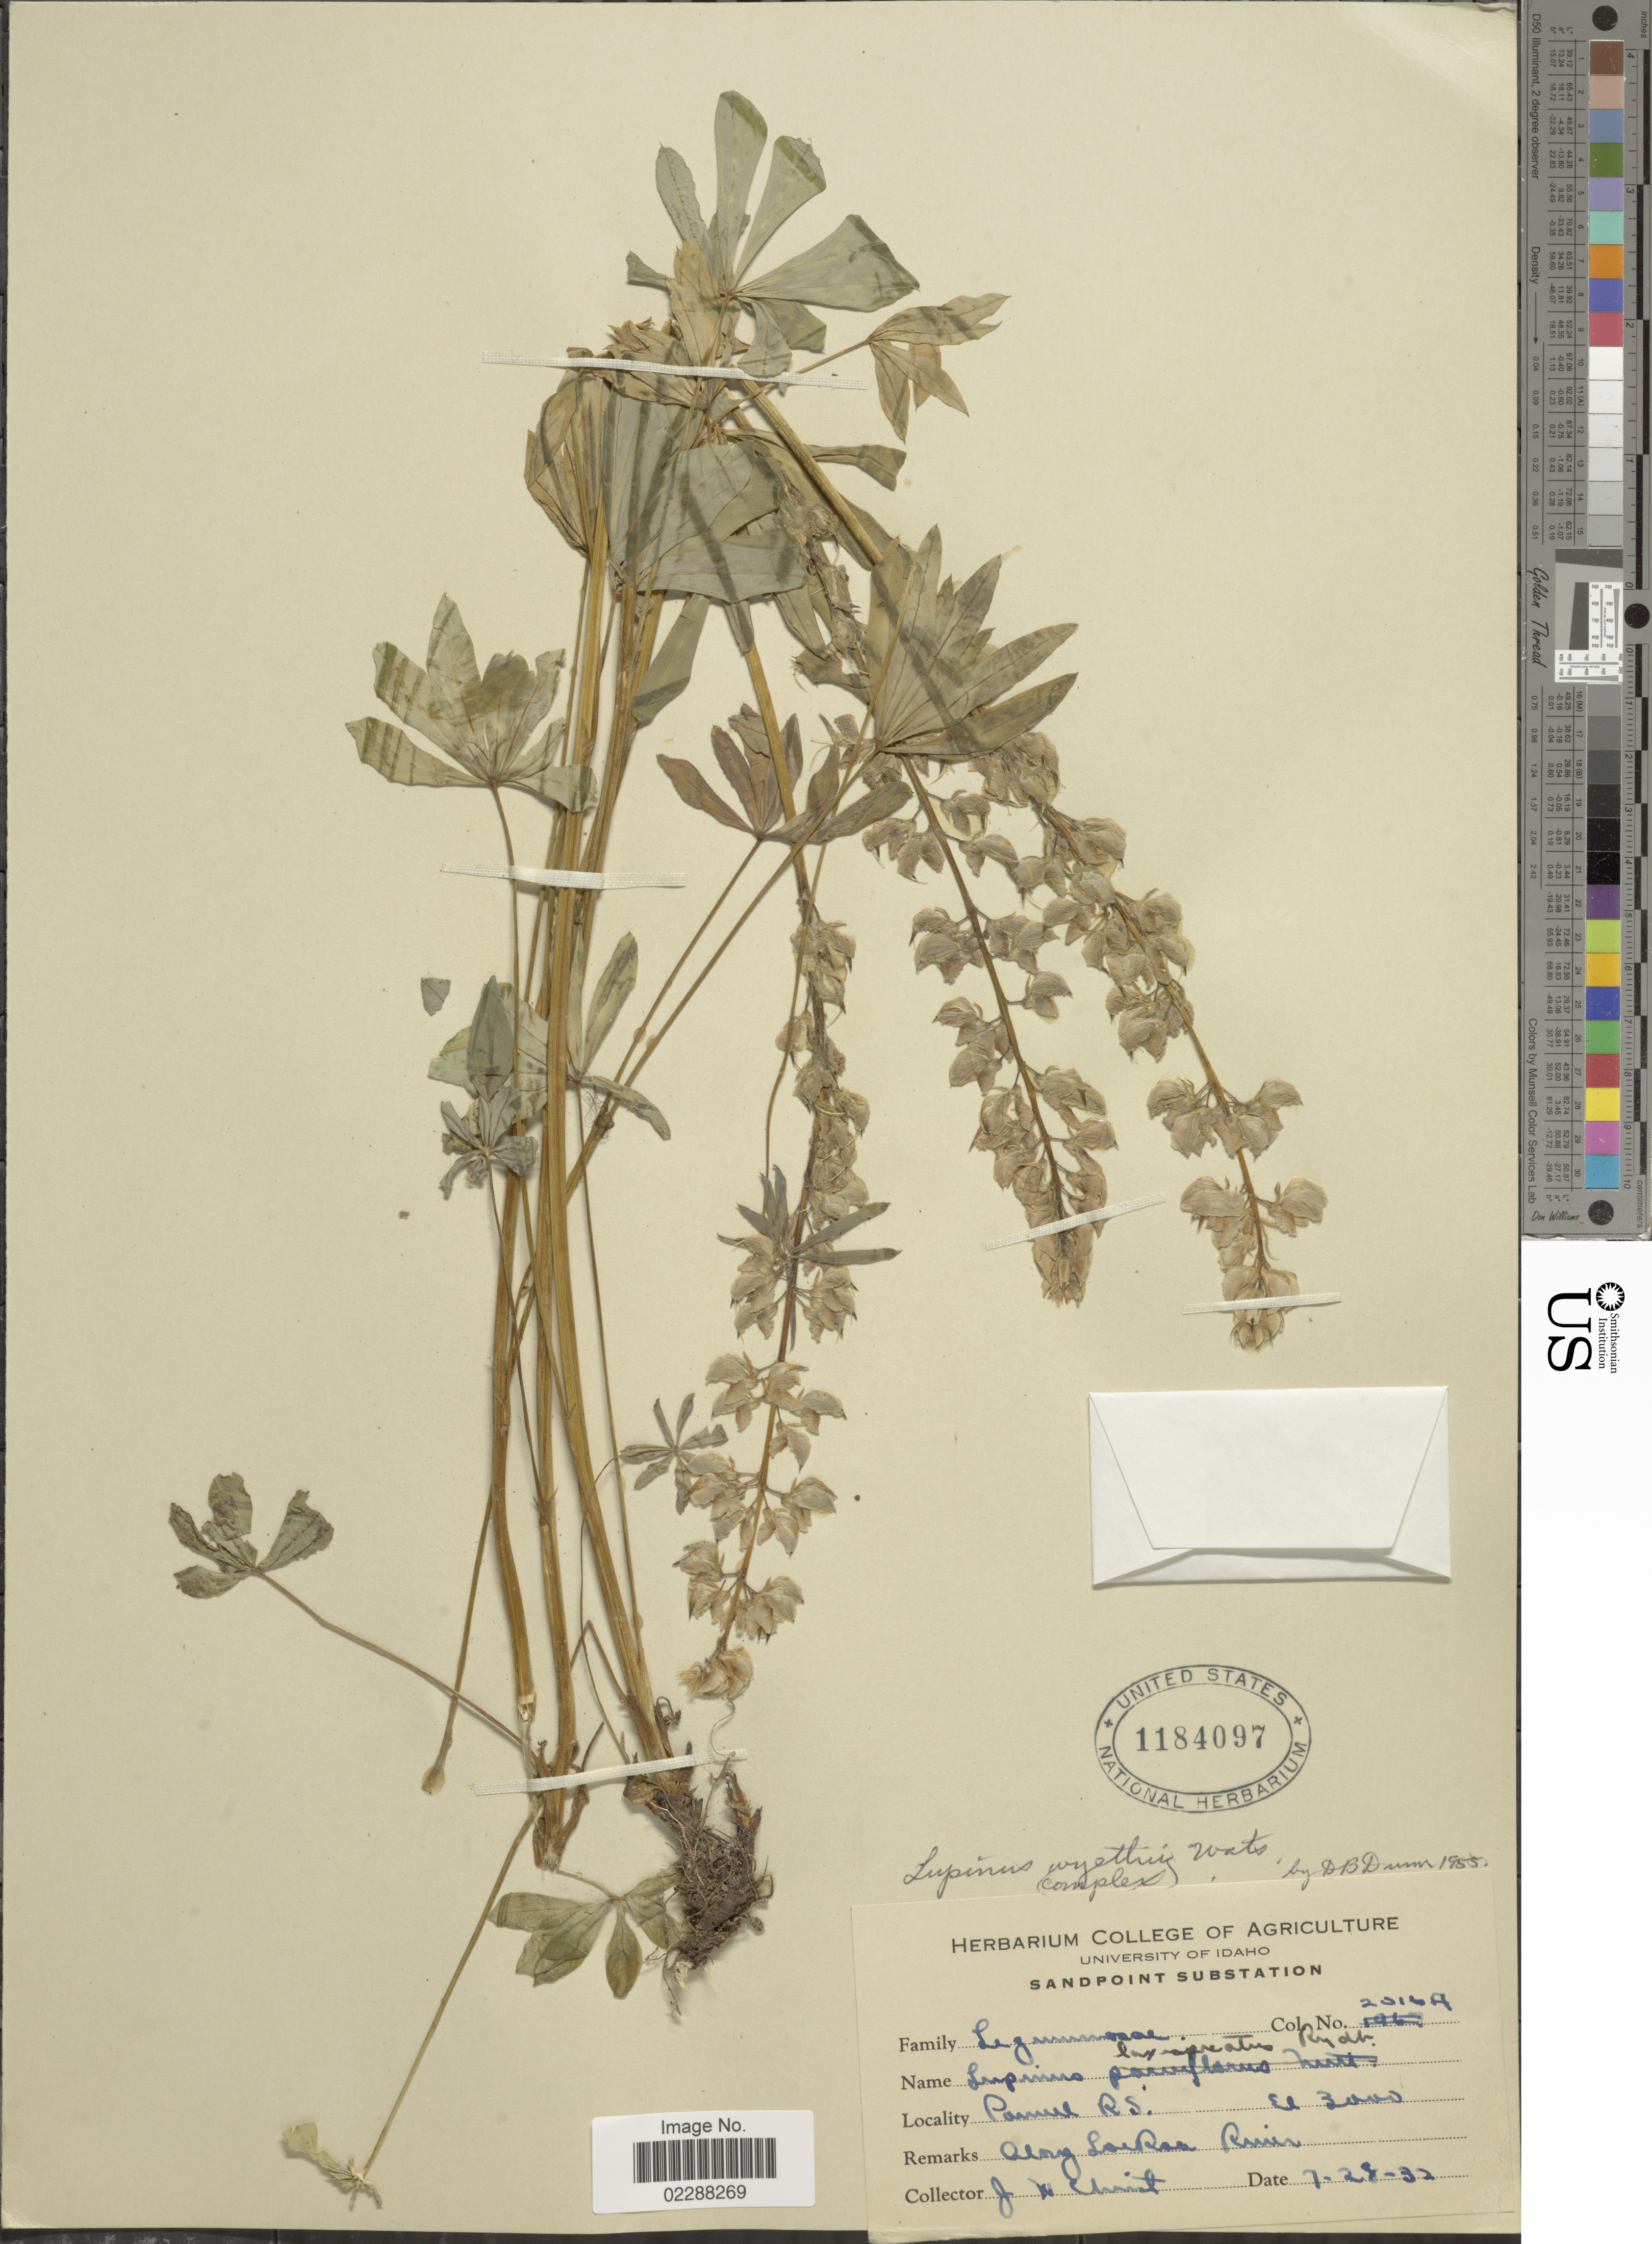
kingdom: Plantae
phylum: Tracheophyta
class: Magnoliopsida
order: Fabales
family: Fabaceae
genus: Lupinus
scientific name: Lupinus wyethii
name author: S. Watson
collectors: J. H. Christ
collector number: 20169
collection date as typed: Transcribed d/m/y: 24/7/32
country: United States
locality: Pamul R. S. along Lairai River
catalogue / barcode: US 1184097